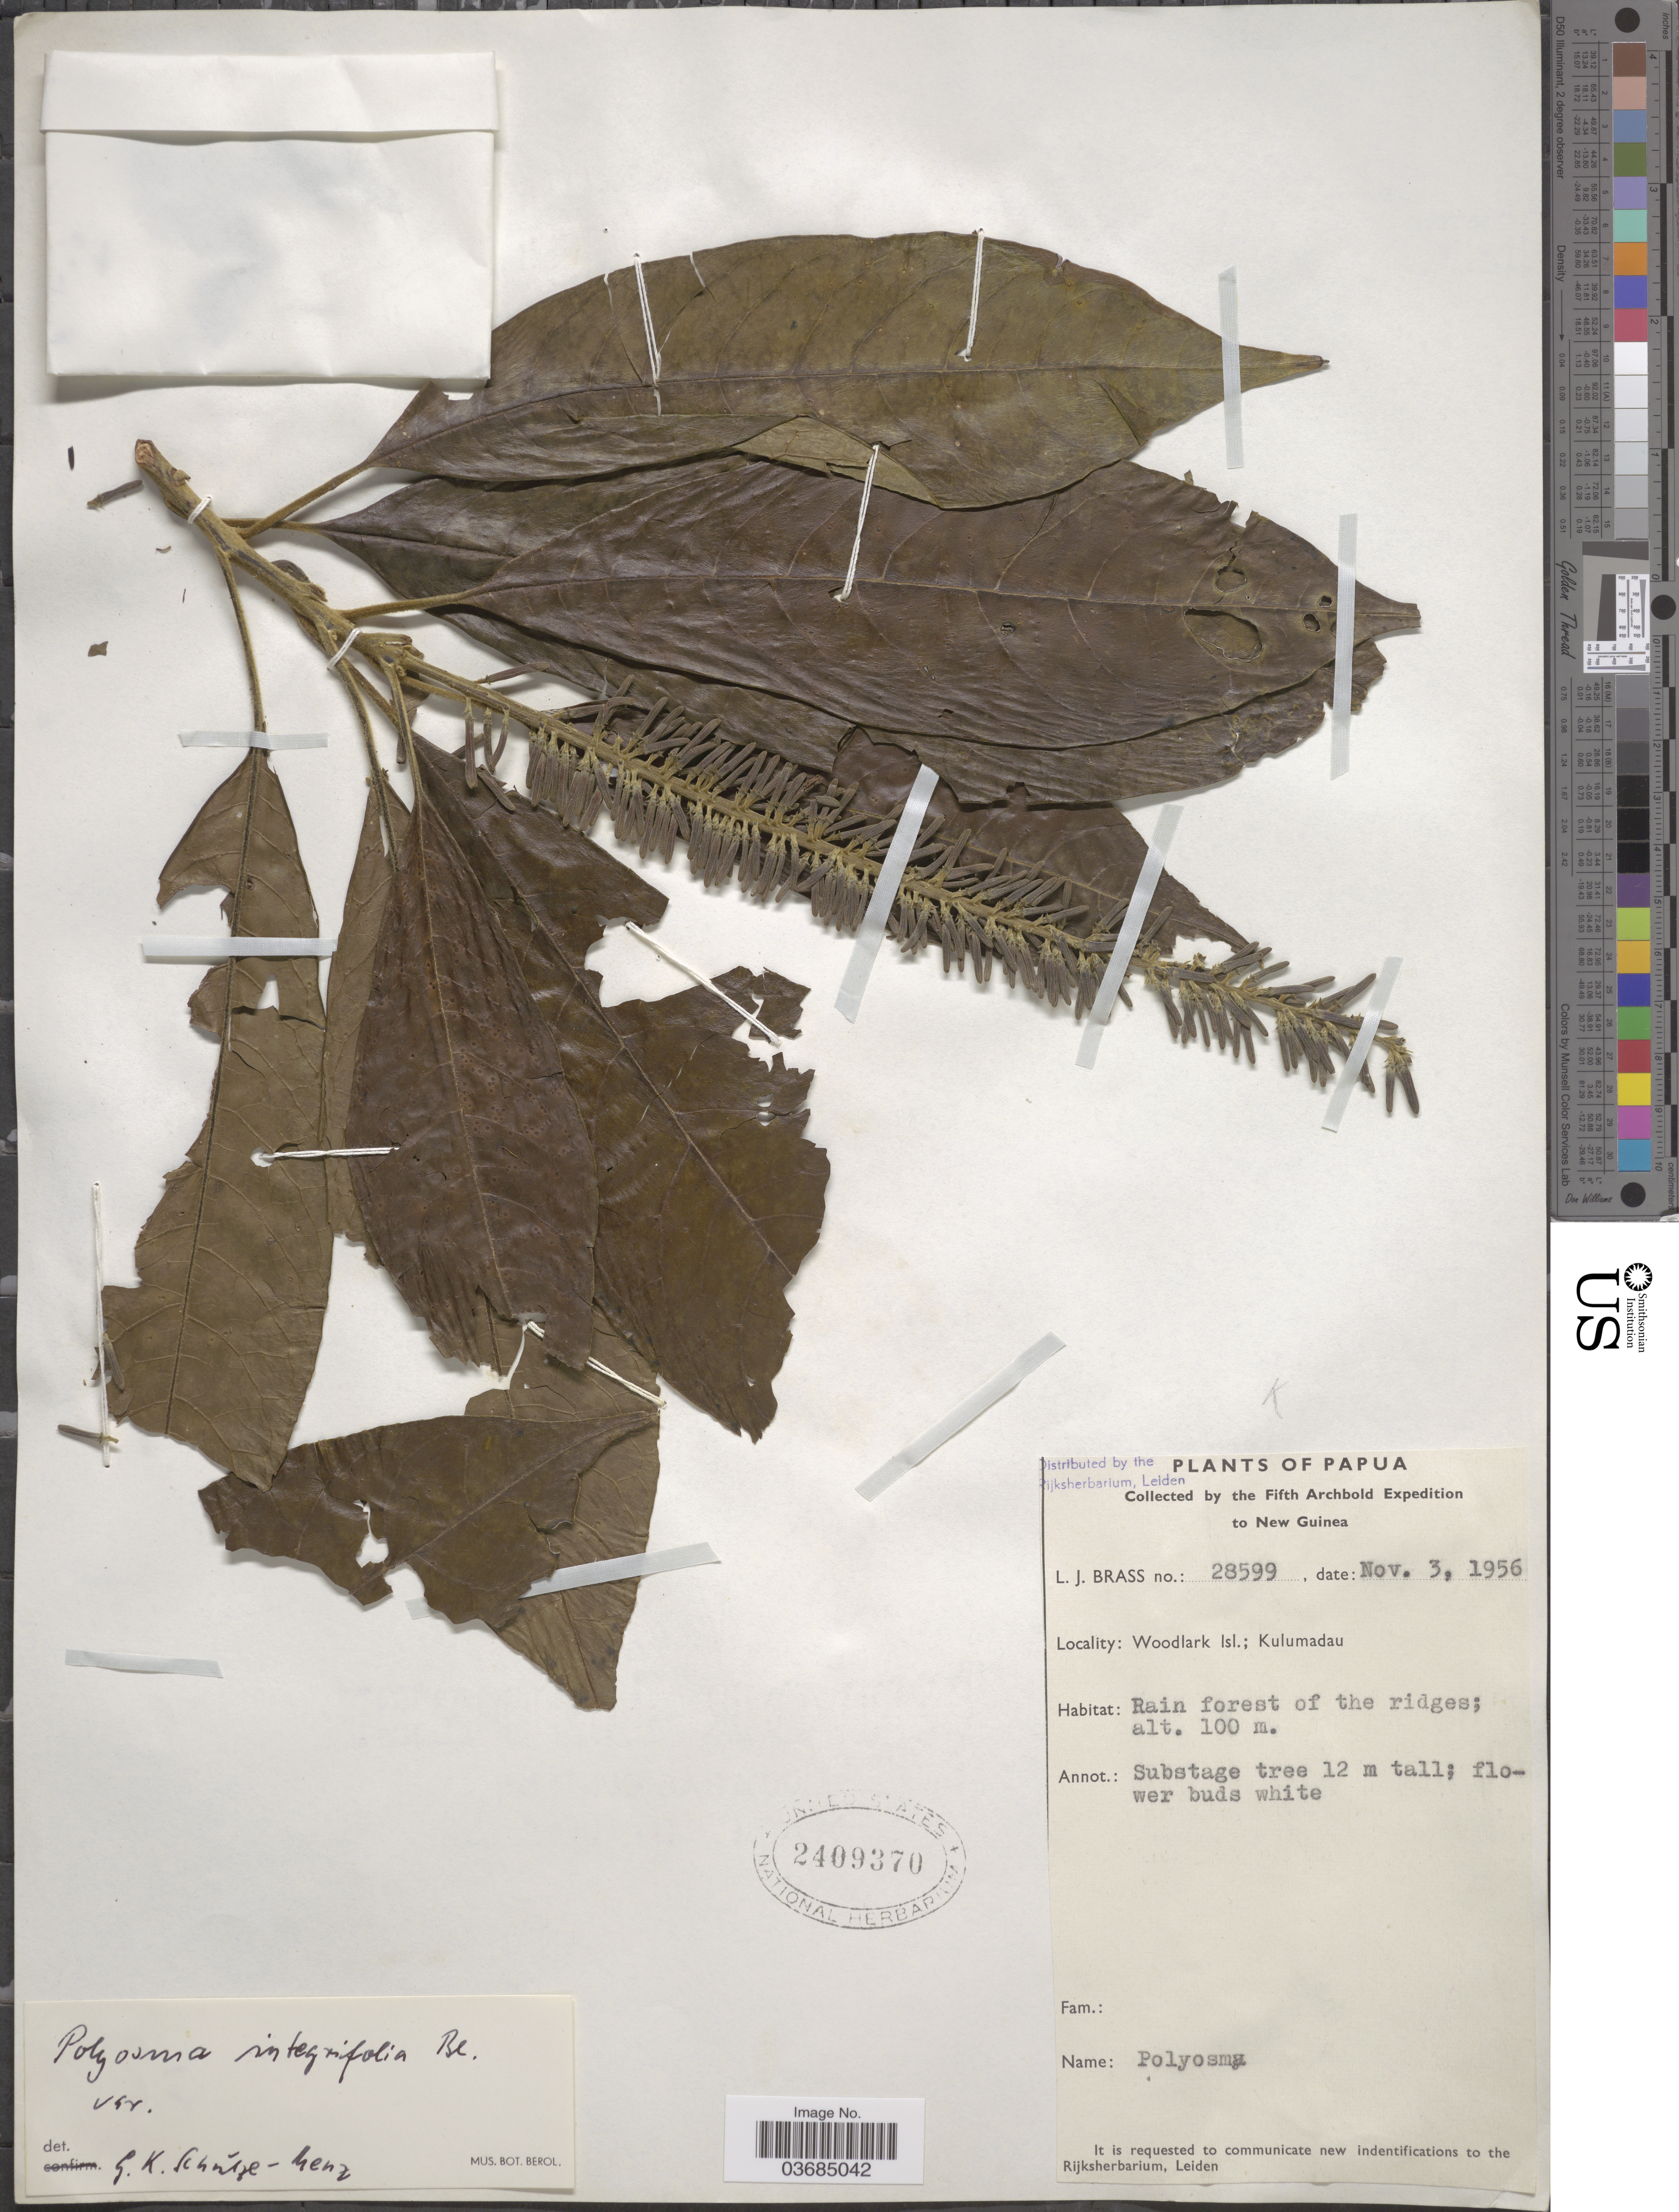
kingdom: Plantae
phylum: Tracheophyta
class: Magnoliopsida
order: Escalloniales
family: Escalloniaceae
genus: Polyosma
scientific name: Polyosma integrifolia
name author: Blume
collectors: L. J. Brass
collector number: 28599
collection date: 1956-11-03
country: Papua New Guinea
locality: The Fifth Archbold Expedition to New Guinea. Woodlark Isl.; Kulumadau.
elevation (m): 100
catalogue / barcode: US 2409370